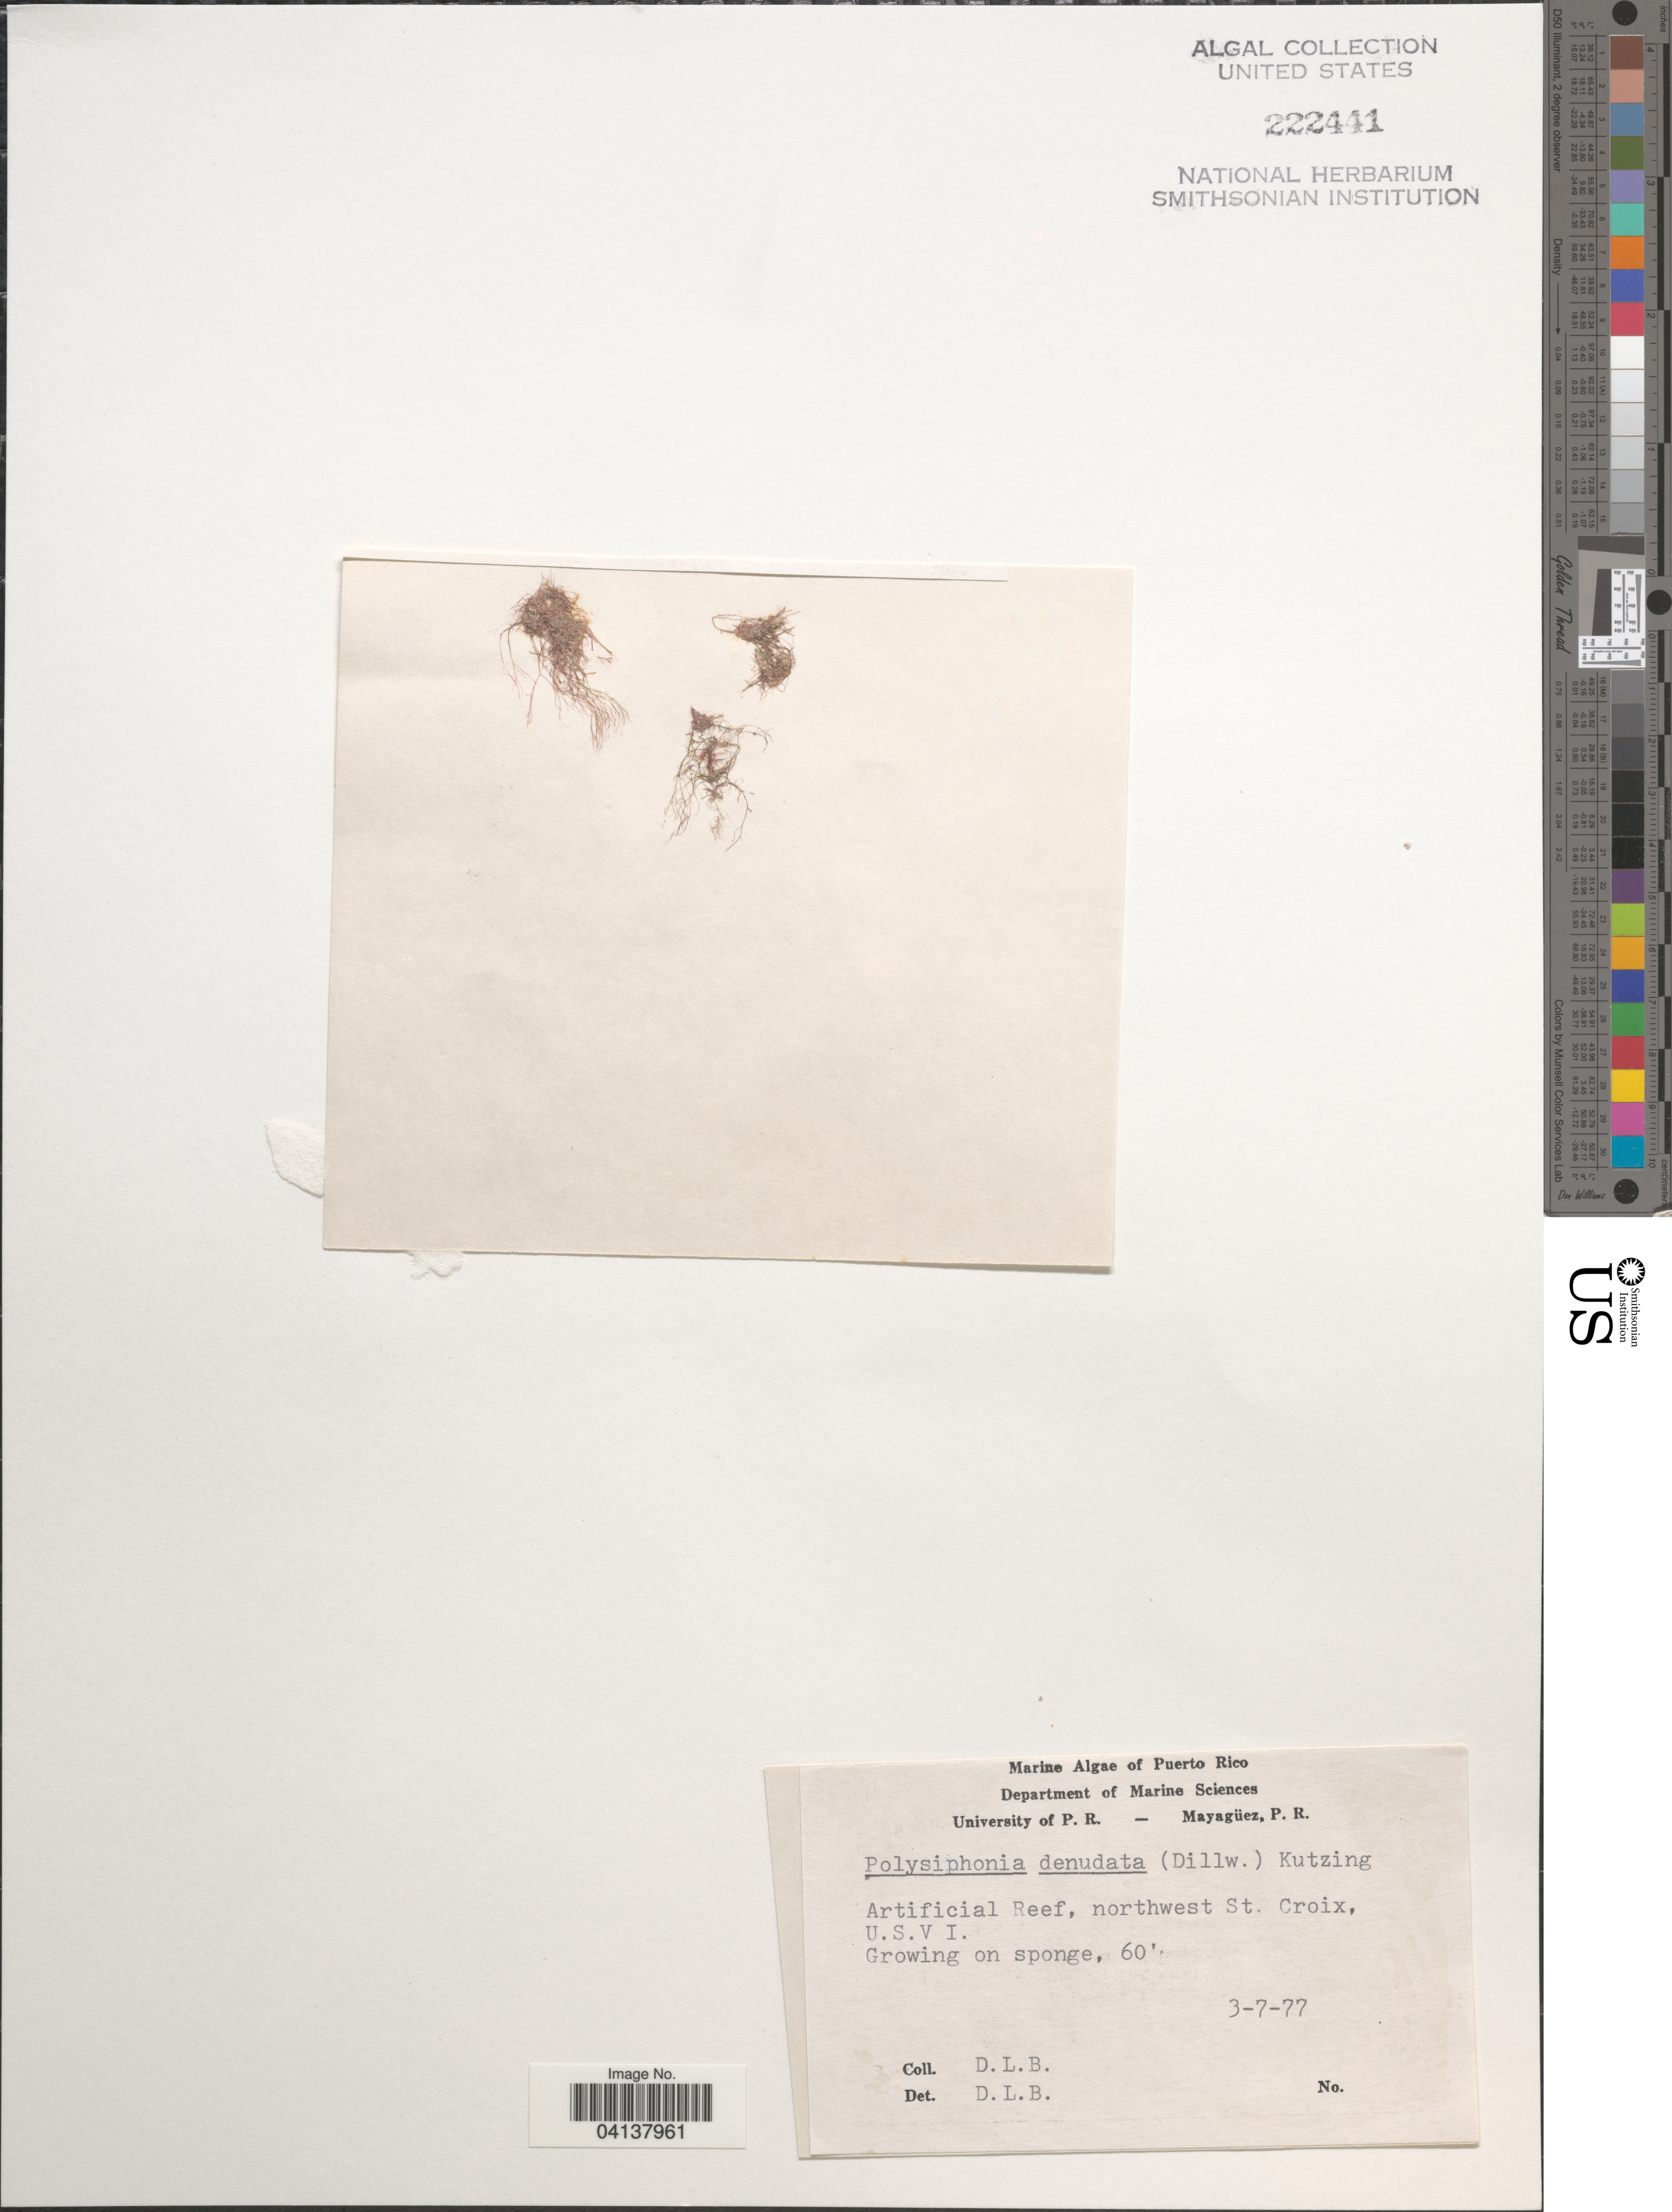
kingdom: Plantae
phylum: Rhodophyta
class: Florideophyceae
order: Ceramiales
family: Rhodomelaceae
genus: Carradoriella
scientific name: Carradoriella denudata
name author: (Dillwyn) Savoie & G.W. Saunders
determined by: Algae name updating Project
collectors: D. L. B.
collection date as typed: Transcribed d/m/y: 3/7/77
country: U.S. Virgin Islands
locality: Artificial Reef, northwest St. Croix.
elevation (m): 18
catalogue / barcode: US 222441